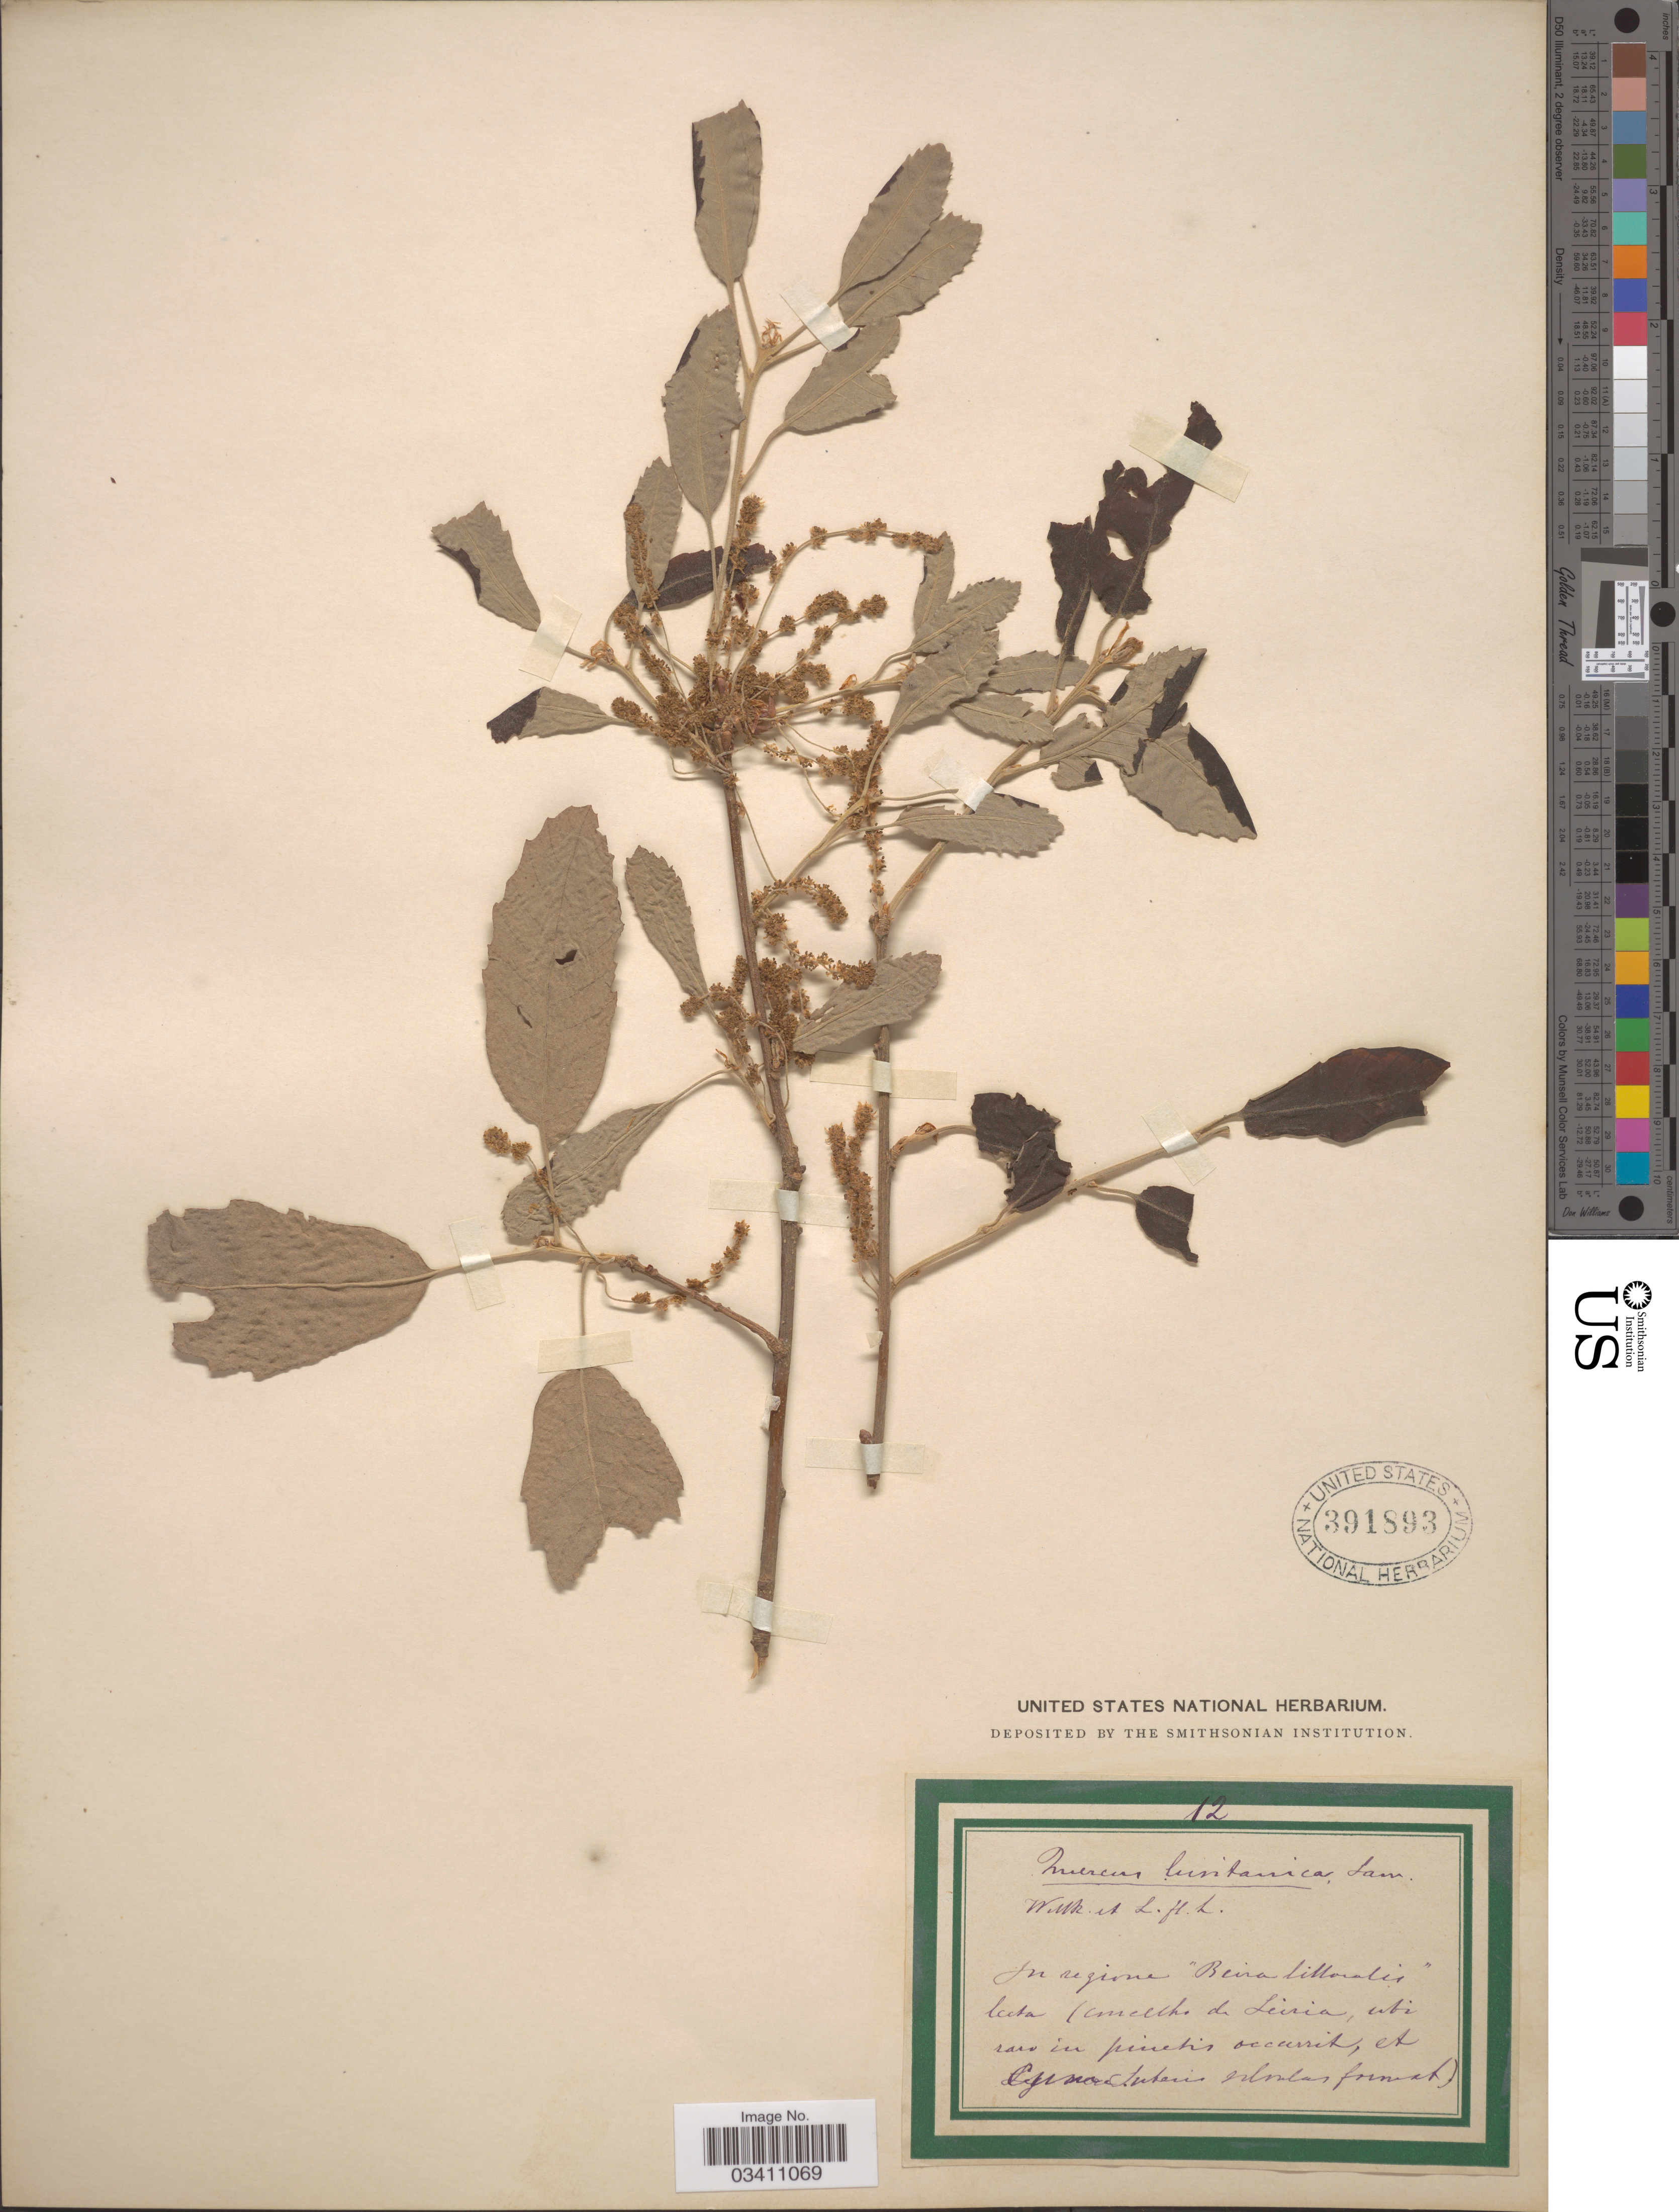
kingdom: Plantae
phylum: Tracheophyta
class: Magnoliopsida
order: Fagales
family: Fagaceae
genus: Quercus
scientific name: Quercus lusitanica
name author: Lam.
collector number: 12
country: Portugal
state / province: Leiria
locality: In regione "Beira littoralis" lecta (cmelko de Leiria, ubi raro in pinetis occurrit, et Subaris silvulas format). [interpreted]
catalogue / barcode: US 391893